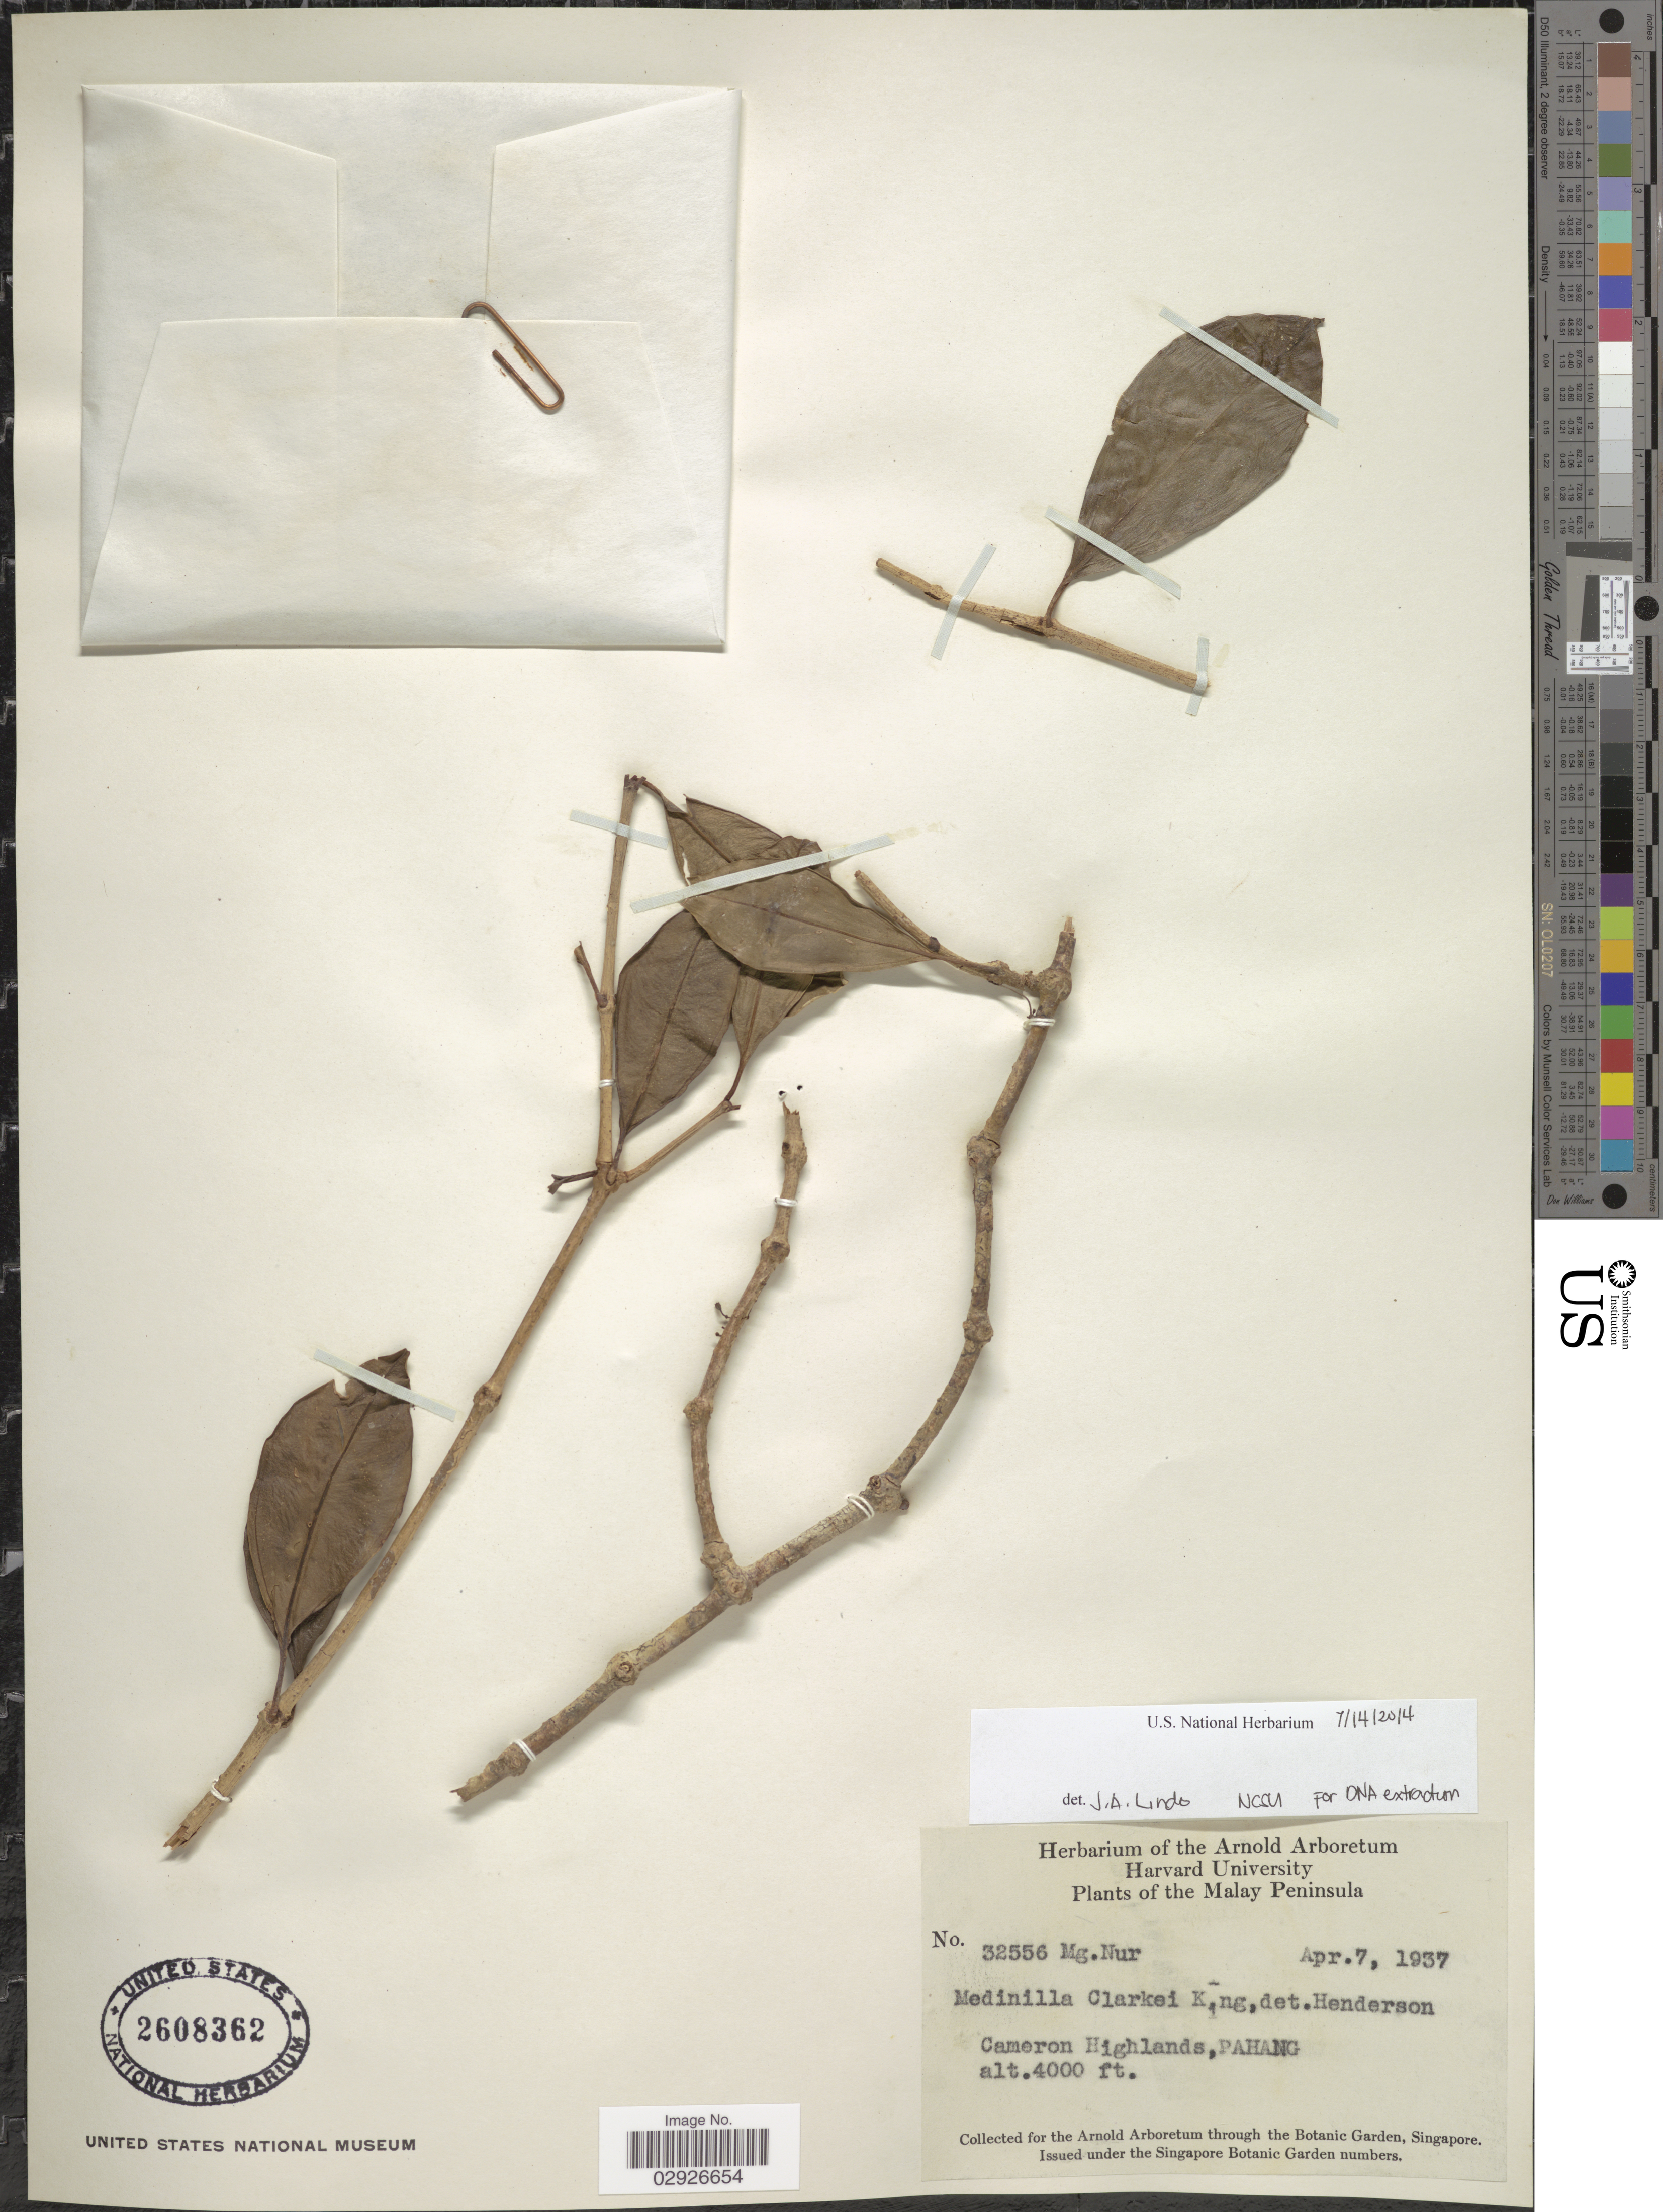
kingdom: Plantae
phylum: Tracheophyta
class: Magnoliopsida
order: Myrtales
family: Melastomataceae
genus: Medinilla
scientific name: Medinilla clarkei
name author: King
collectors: M. Nur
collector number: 32556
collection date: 1937-04-07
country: Malaysia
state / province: Pahang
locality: Malay Peninsula. Cameron Highlands, Pahang.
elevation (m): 1219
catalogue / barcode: US 2608362